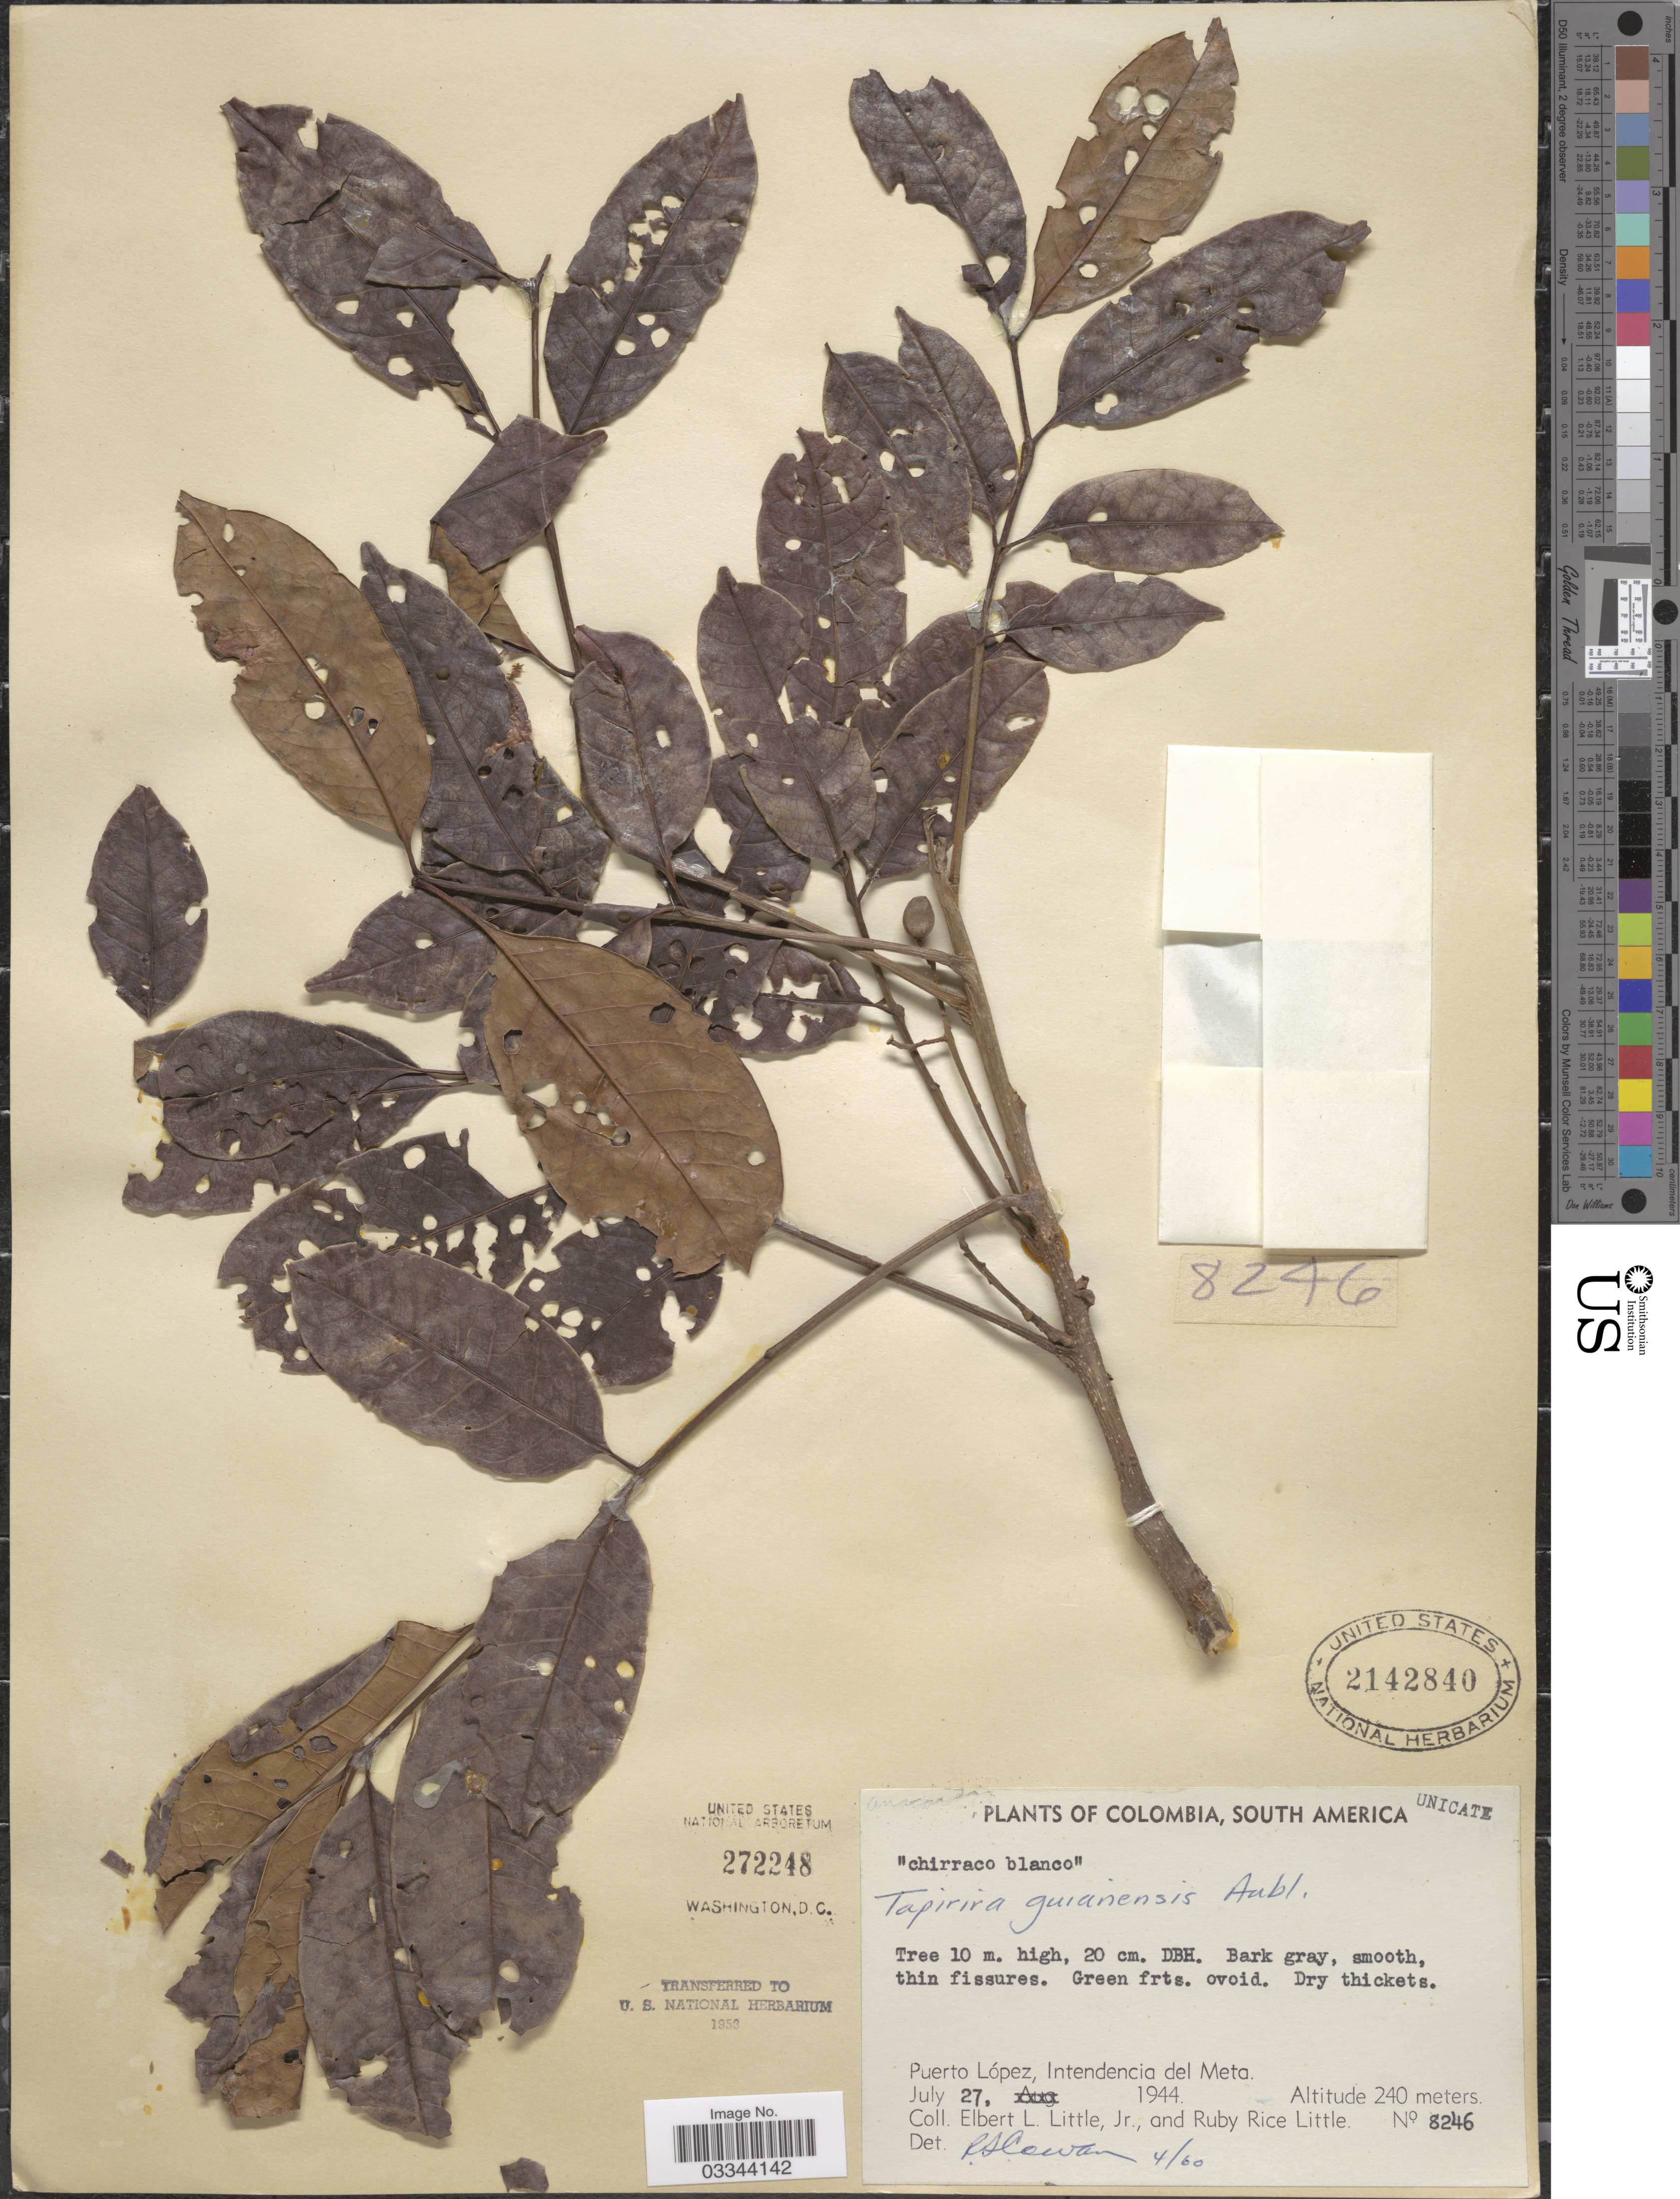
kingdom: Plantae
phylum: Tracheophyta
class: Magnoliopsida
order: Sapindales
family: Anacardiaceae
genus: Tapirira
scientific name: Tapirira guianensis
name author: Aubl.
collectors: E. L. Little & R. R. Little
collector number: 8246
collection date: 1944-07-27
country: Colombia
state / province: Meta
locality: Puerto López, Intendencia del Meta.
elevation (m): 240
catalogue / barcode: US 2142840